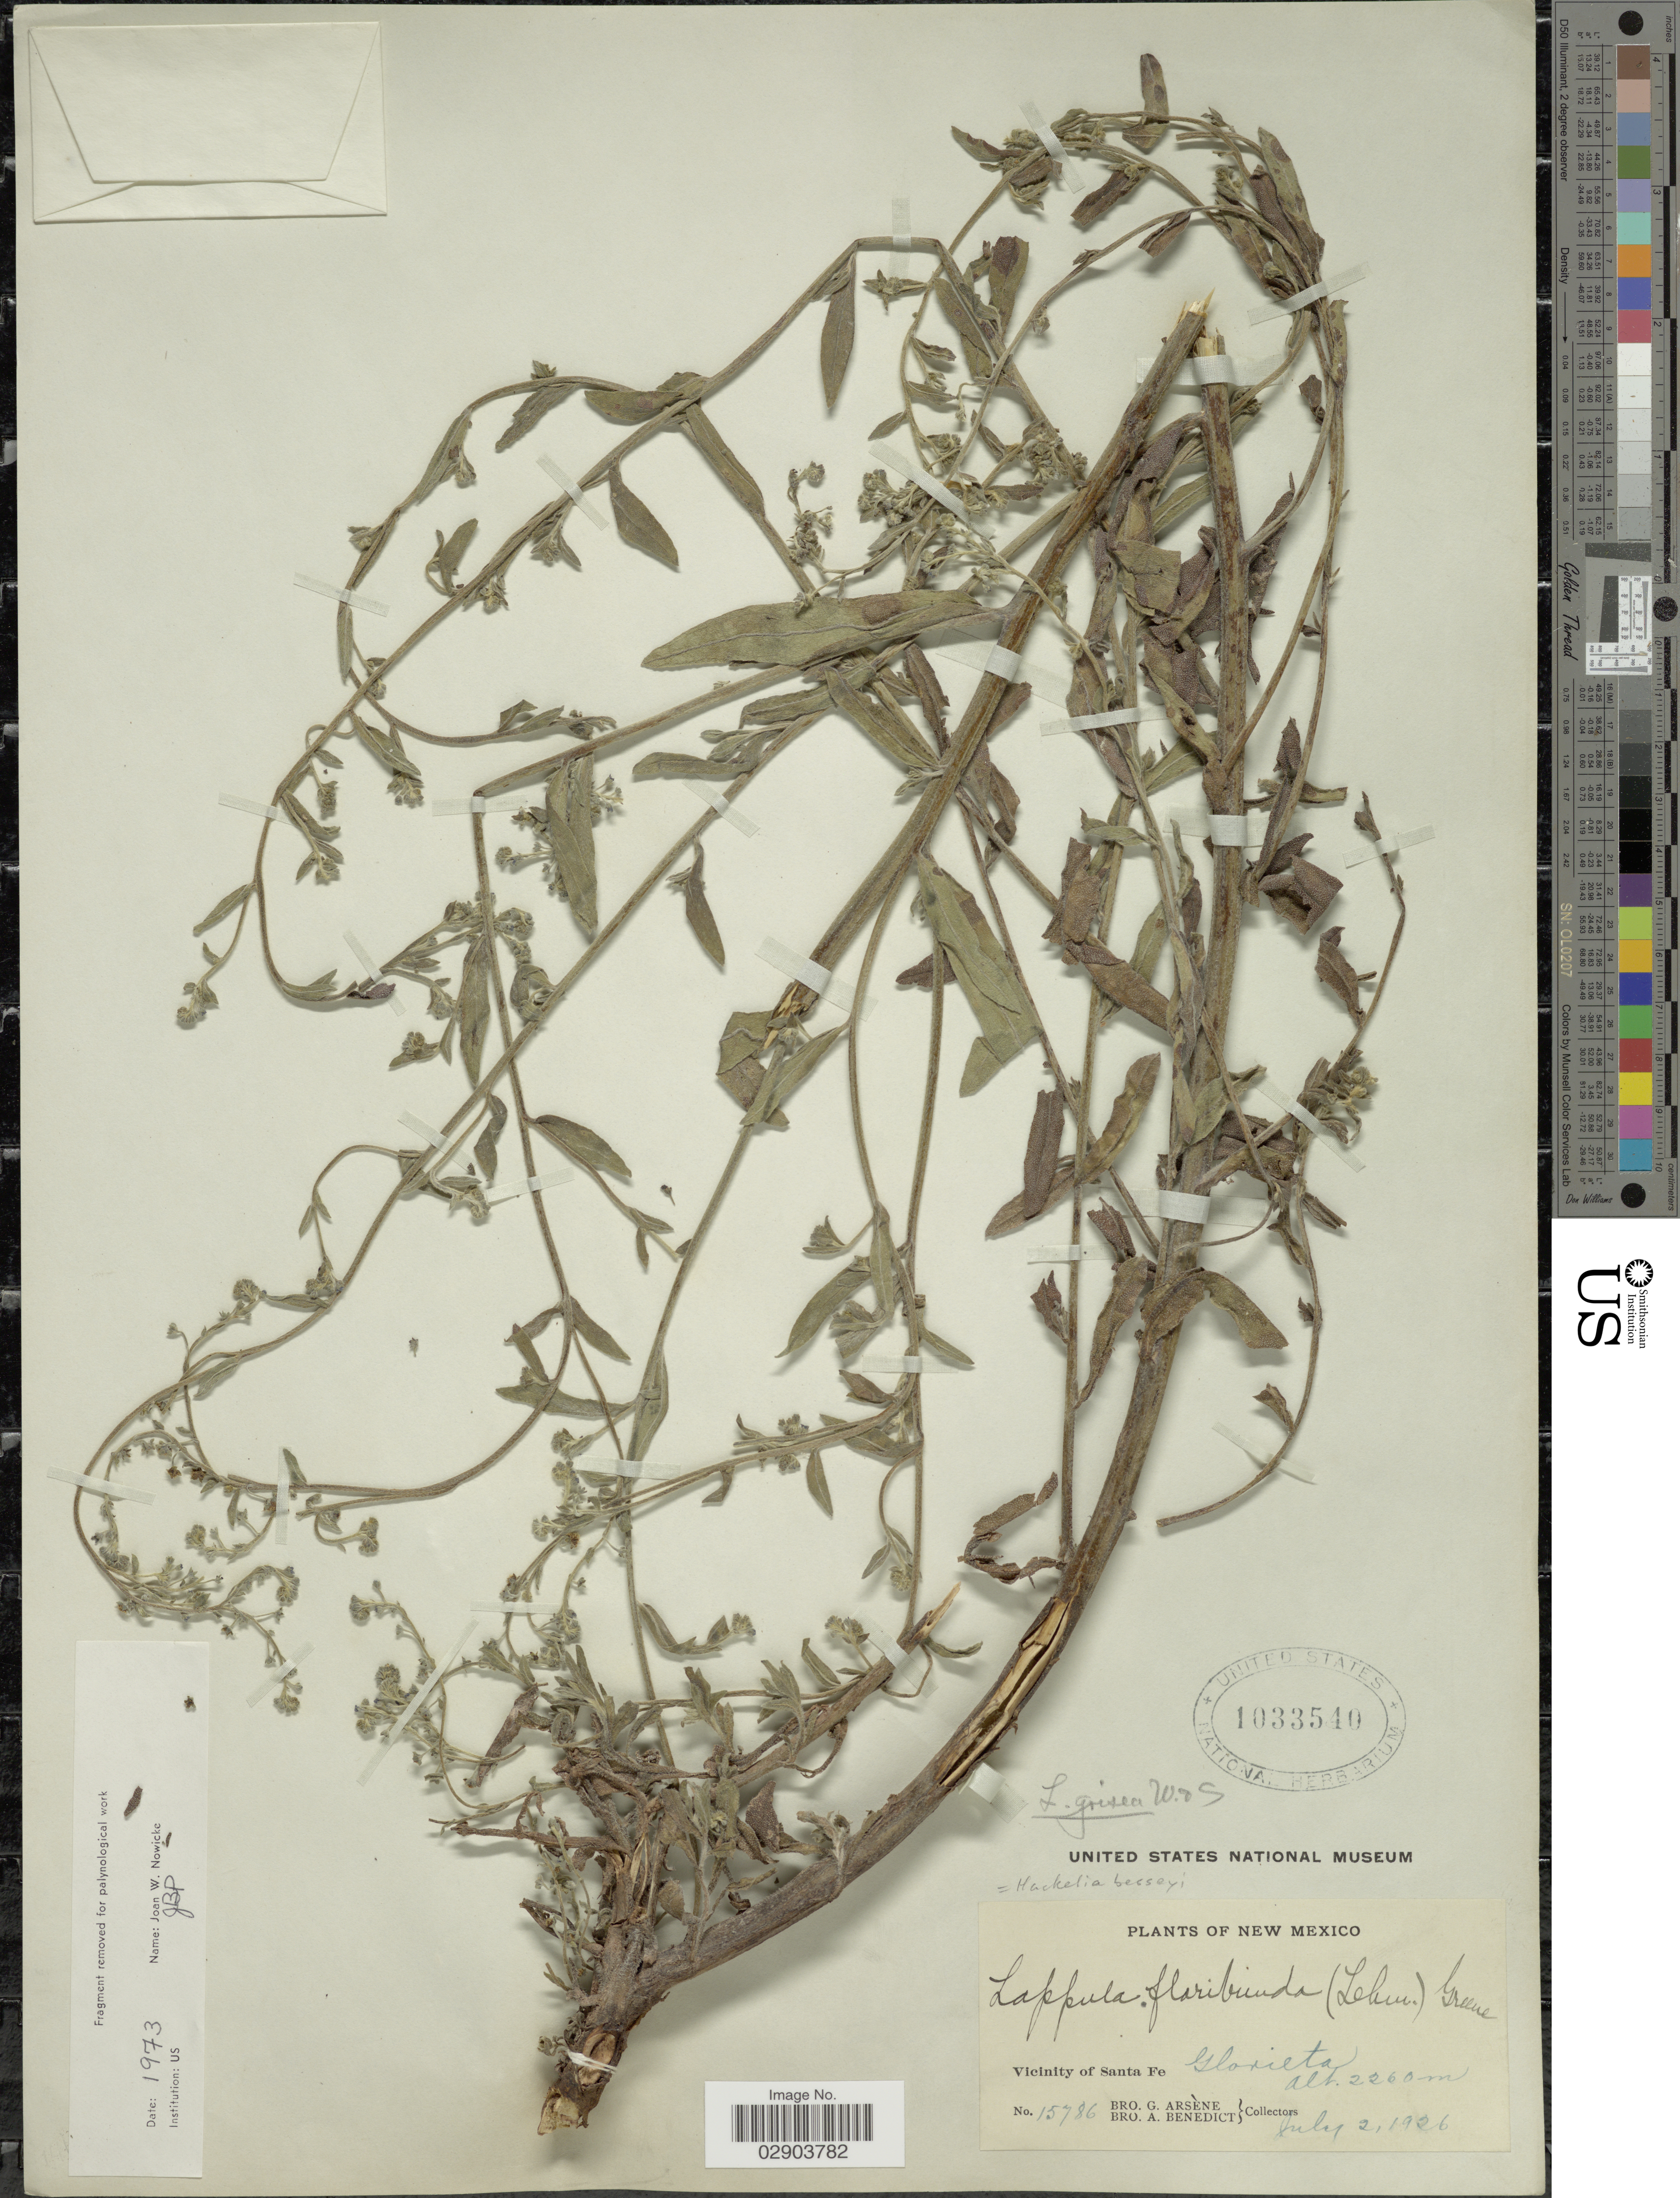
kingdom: Plantae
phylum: Tracheophyta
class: Magnoliopsida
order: Boraginales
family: Boraginaceae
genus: Hackelia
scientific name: Hackelia besseyi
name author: (Rydb.) J.L. Gentry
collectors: Bro. G. Arsène & Bro. Benedict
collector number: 15786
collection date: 1926-07-02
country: United States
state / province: New Mexico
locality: Vicinity of Santa Fe, Glorieta.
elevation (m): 2200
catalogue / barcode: US 1033540